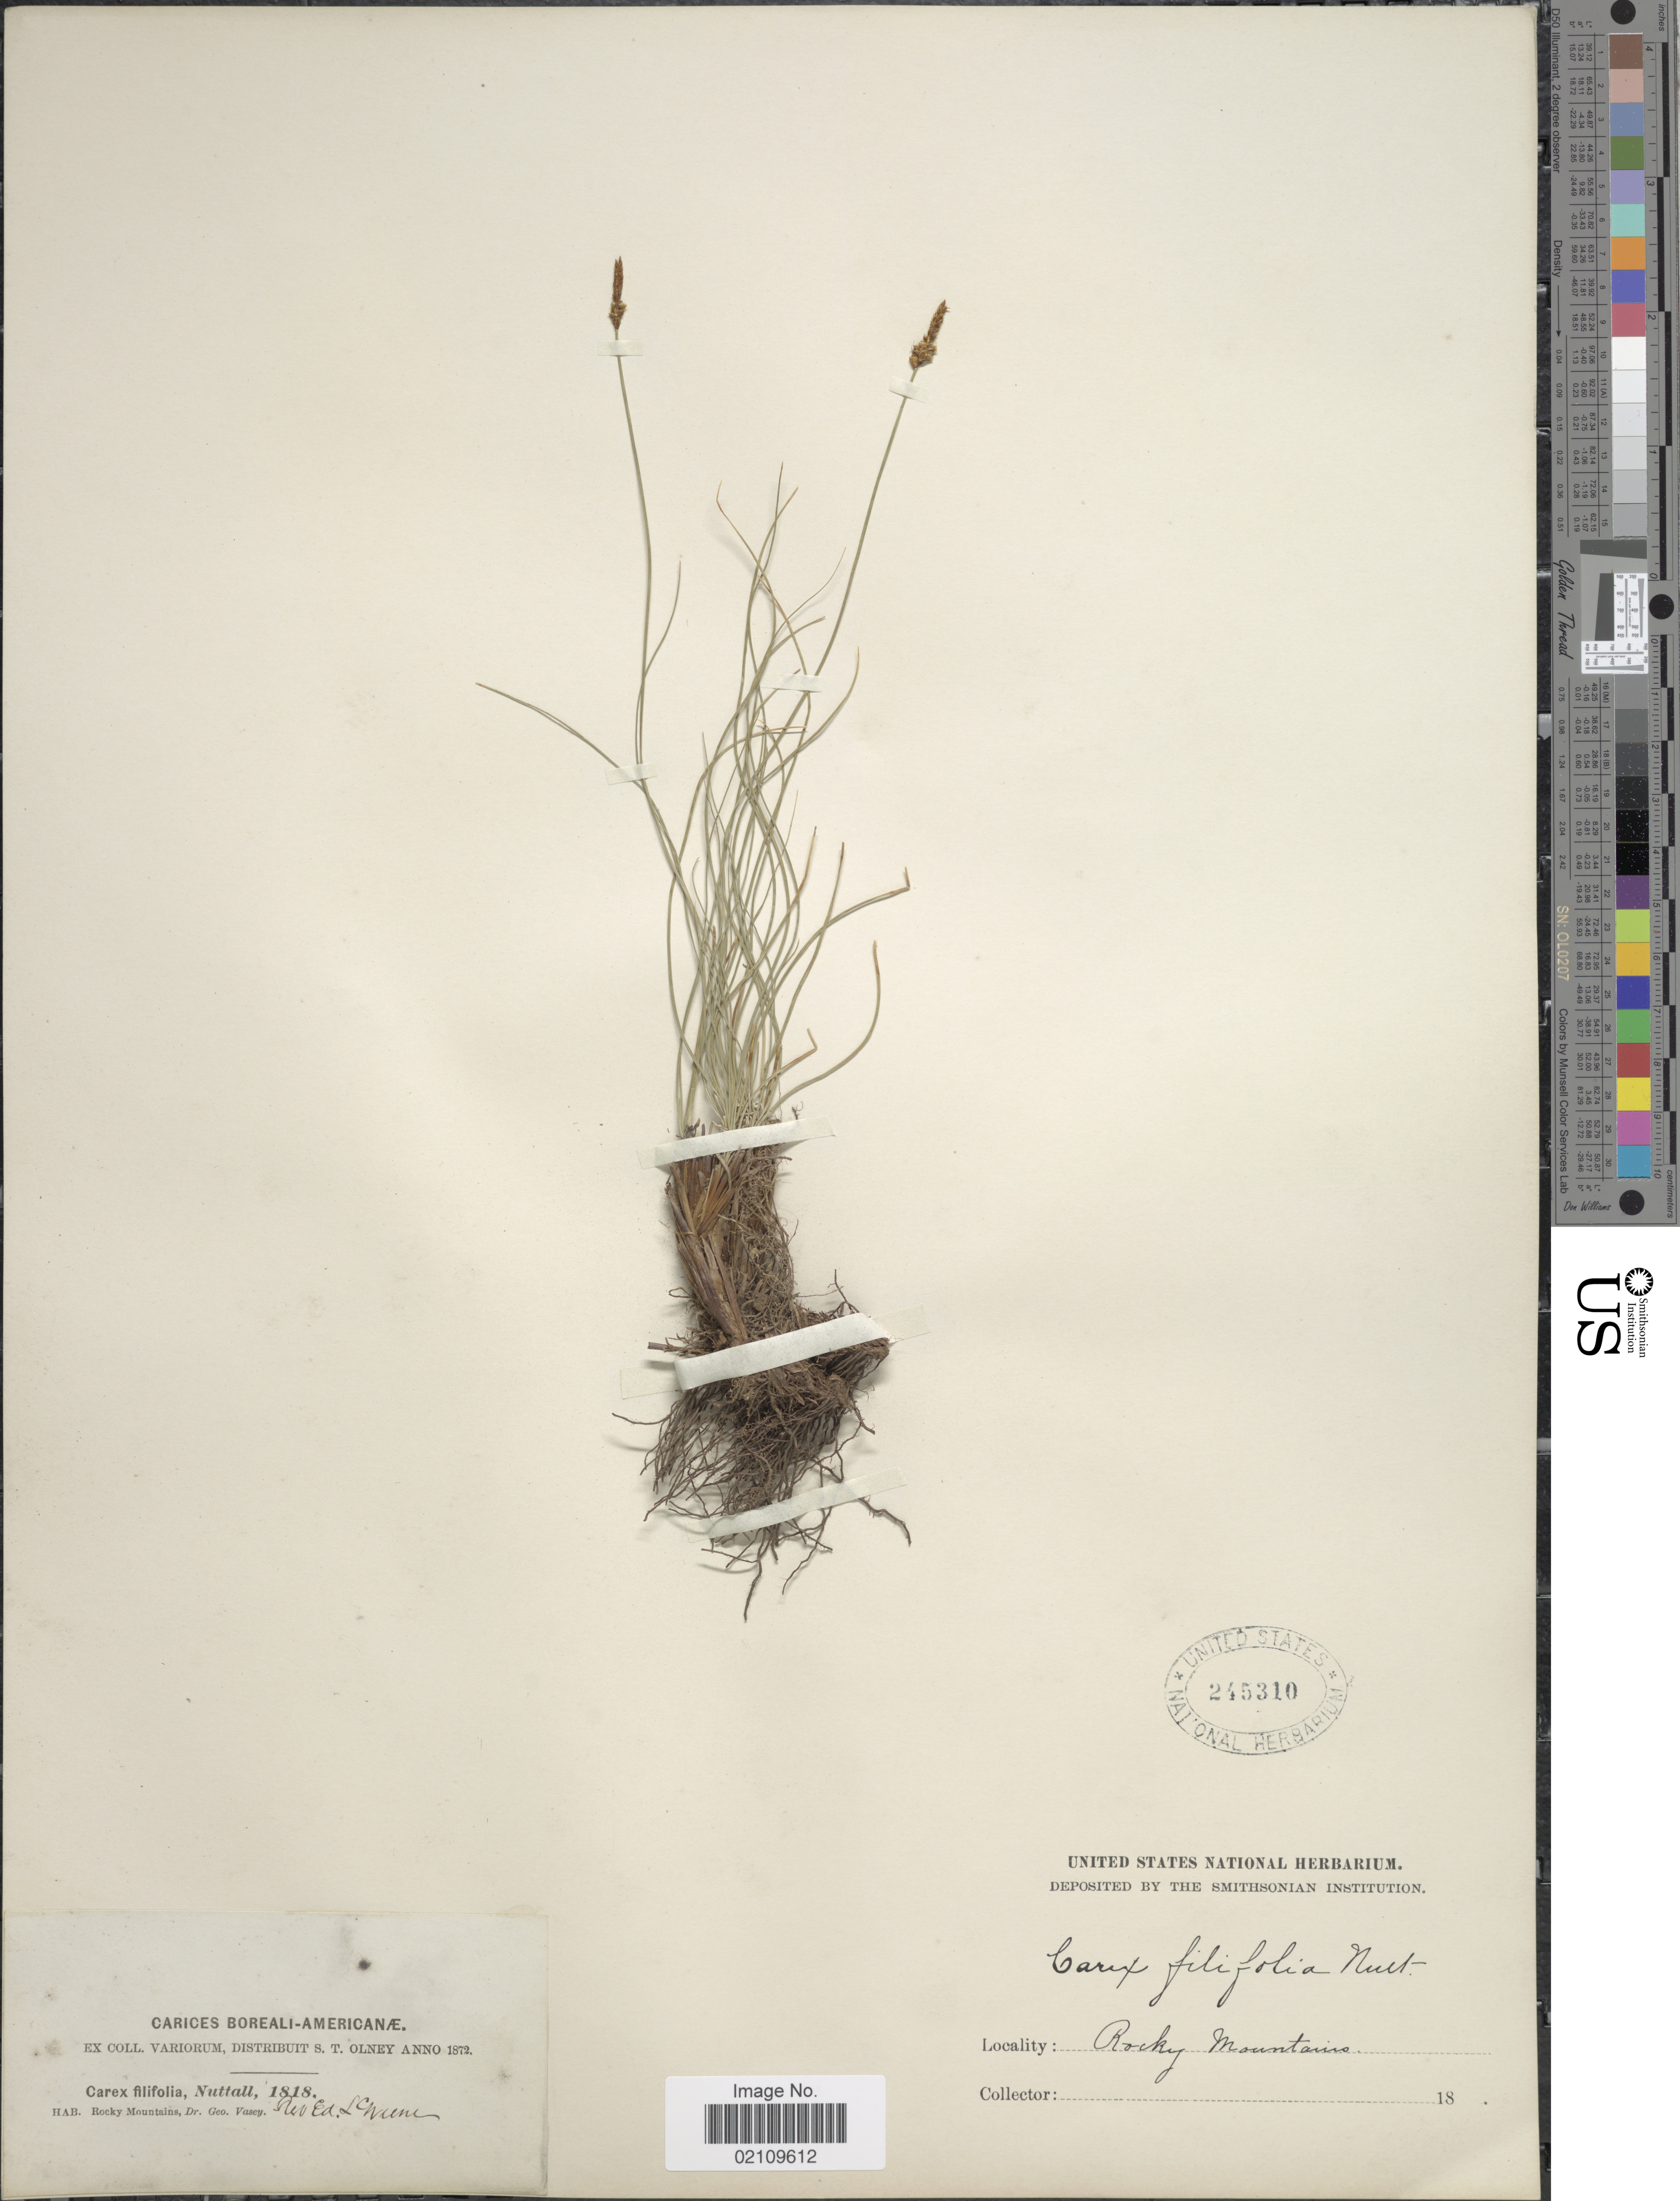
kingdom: Plantae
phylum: Tracheophyta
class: Liliopsida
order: Poales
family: Cyperaceae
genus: Carex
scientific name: Carex filifolia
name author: Nutt.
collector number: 1818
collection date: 1872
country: United States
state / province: Wyoming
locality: Rocky Mountains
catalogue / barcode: US 245310